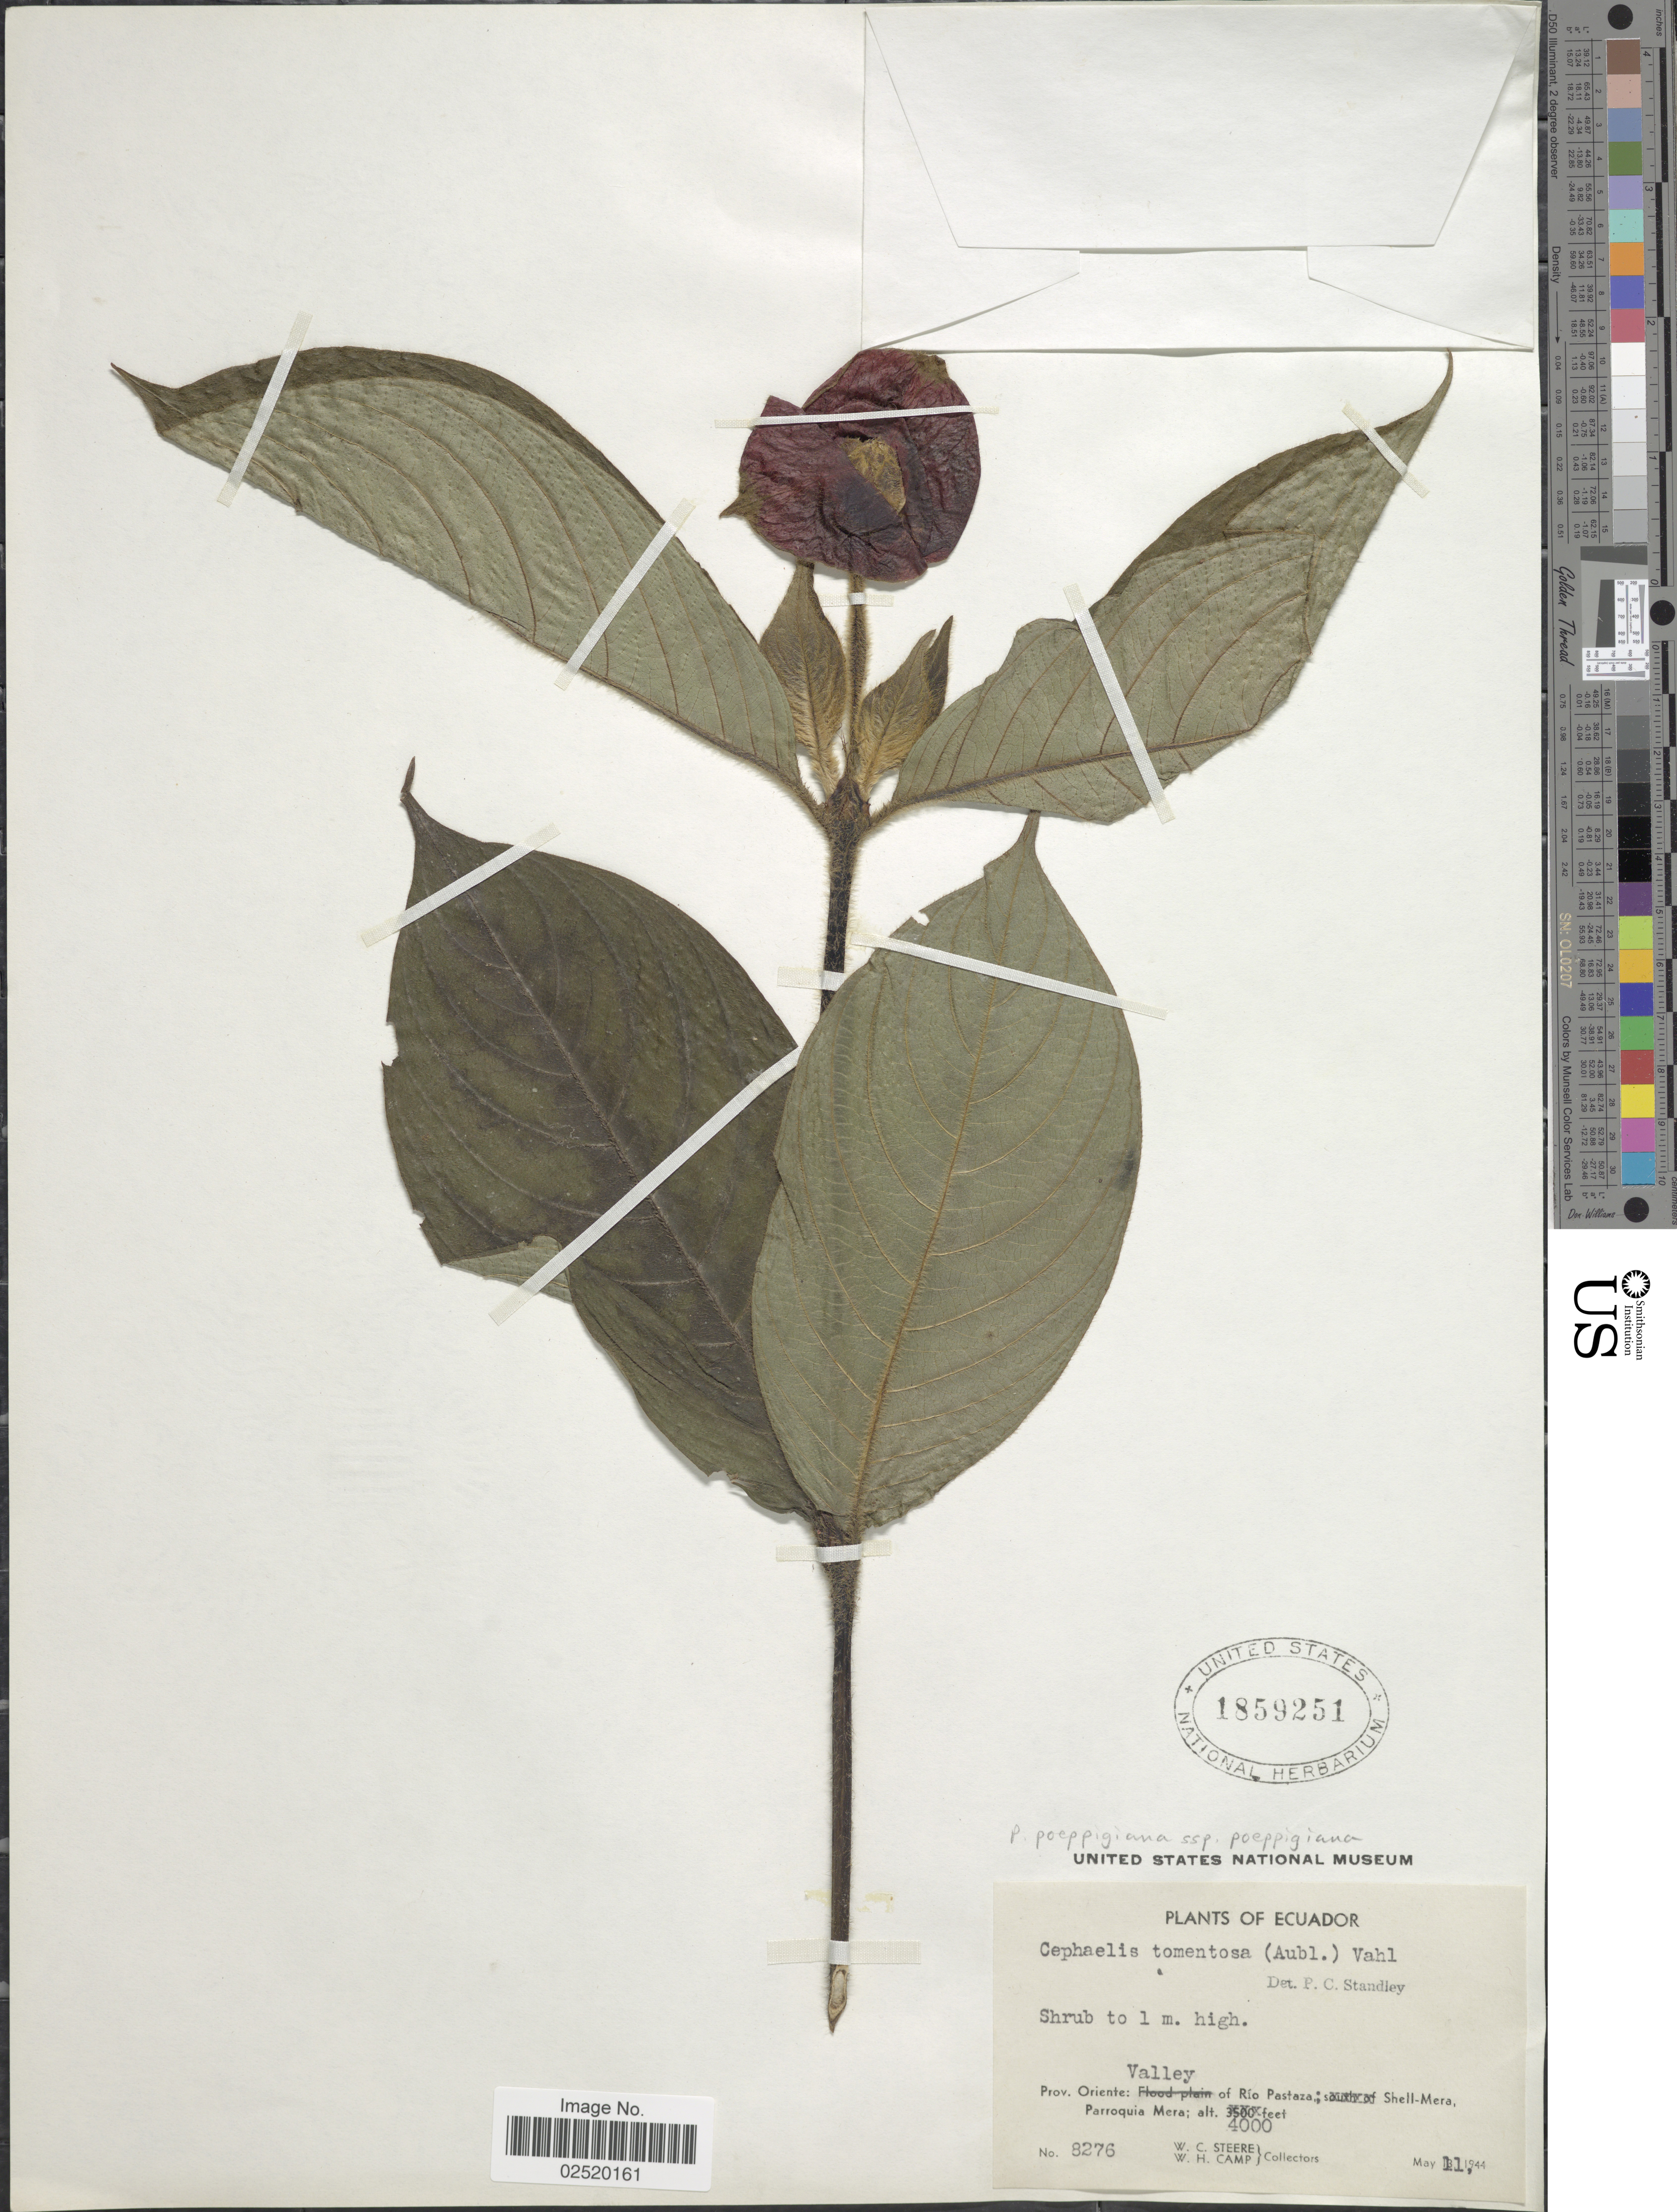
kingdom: Plantae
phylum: Tracheophyta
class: Magnoliopsida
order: Gentianales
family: Rubiaceae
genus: Psychotria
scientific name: Psychotria poeppigiana subsp. poeppigiana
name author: Müll. Arg.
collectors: W. C. Steere & W. H. Camp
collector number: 8276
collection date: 1944-05-11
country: Ecuador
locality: Prov. Oriente: Valley of Rio Pastaza, Shell-Mera, Parroquia Mera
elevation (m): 1219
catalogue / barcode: US 1859251